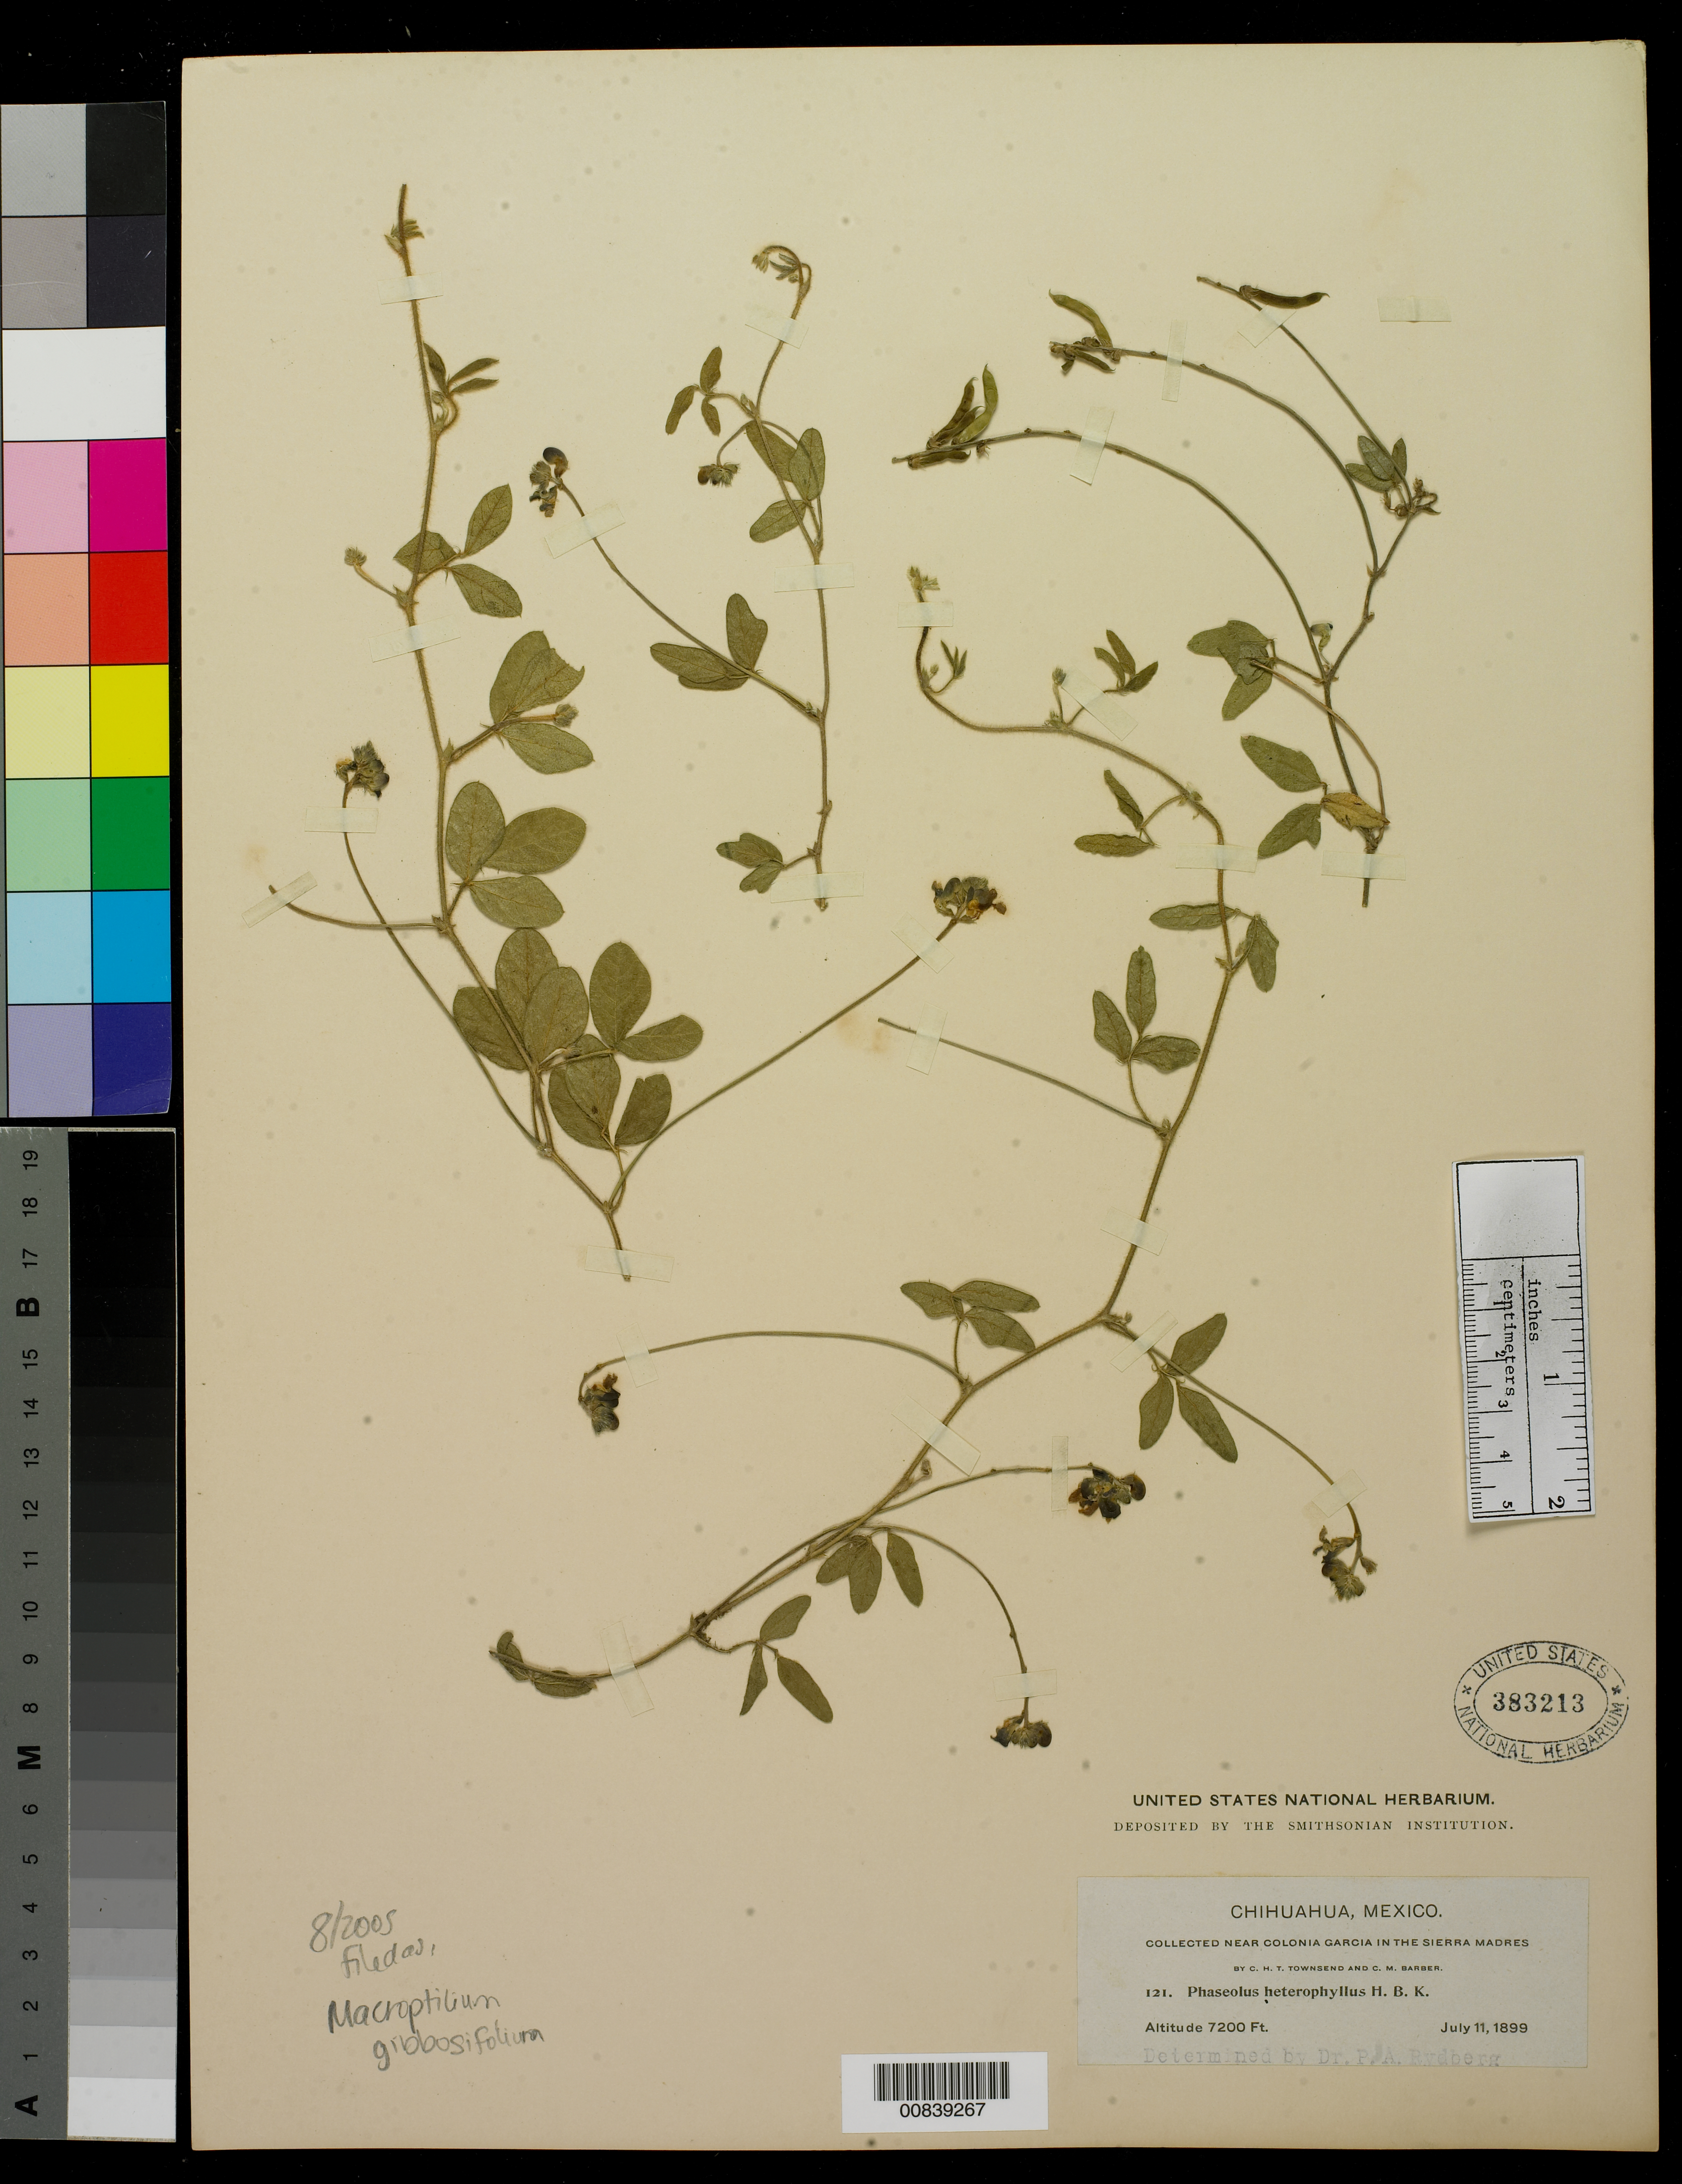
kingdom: Plantae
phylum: Tracheophyta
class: Magnoliopsida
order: Fabales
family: Fabaceae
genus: Macroptilium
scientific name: Macroptilium gibbosifolium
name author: (Ortega) A. Delgado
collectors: C. H. T. Townsend & C. Barber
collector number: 121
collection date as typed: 11 Jul 1899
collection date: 1899-07-11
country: Mexico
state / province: Chihuahua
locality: Near Colonia García in the Sierra Madre, Chihuahua.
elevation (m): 2195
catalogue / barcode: US 383213